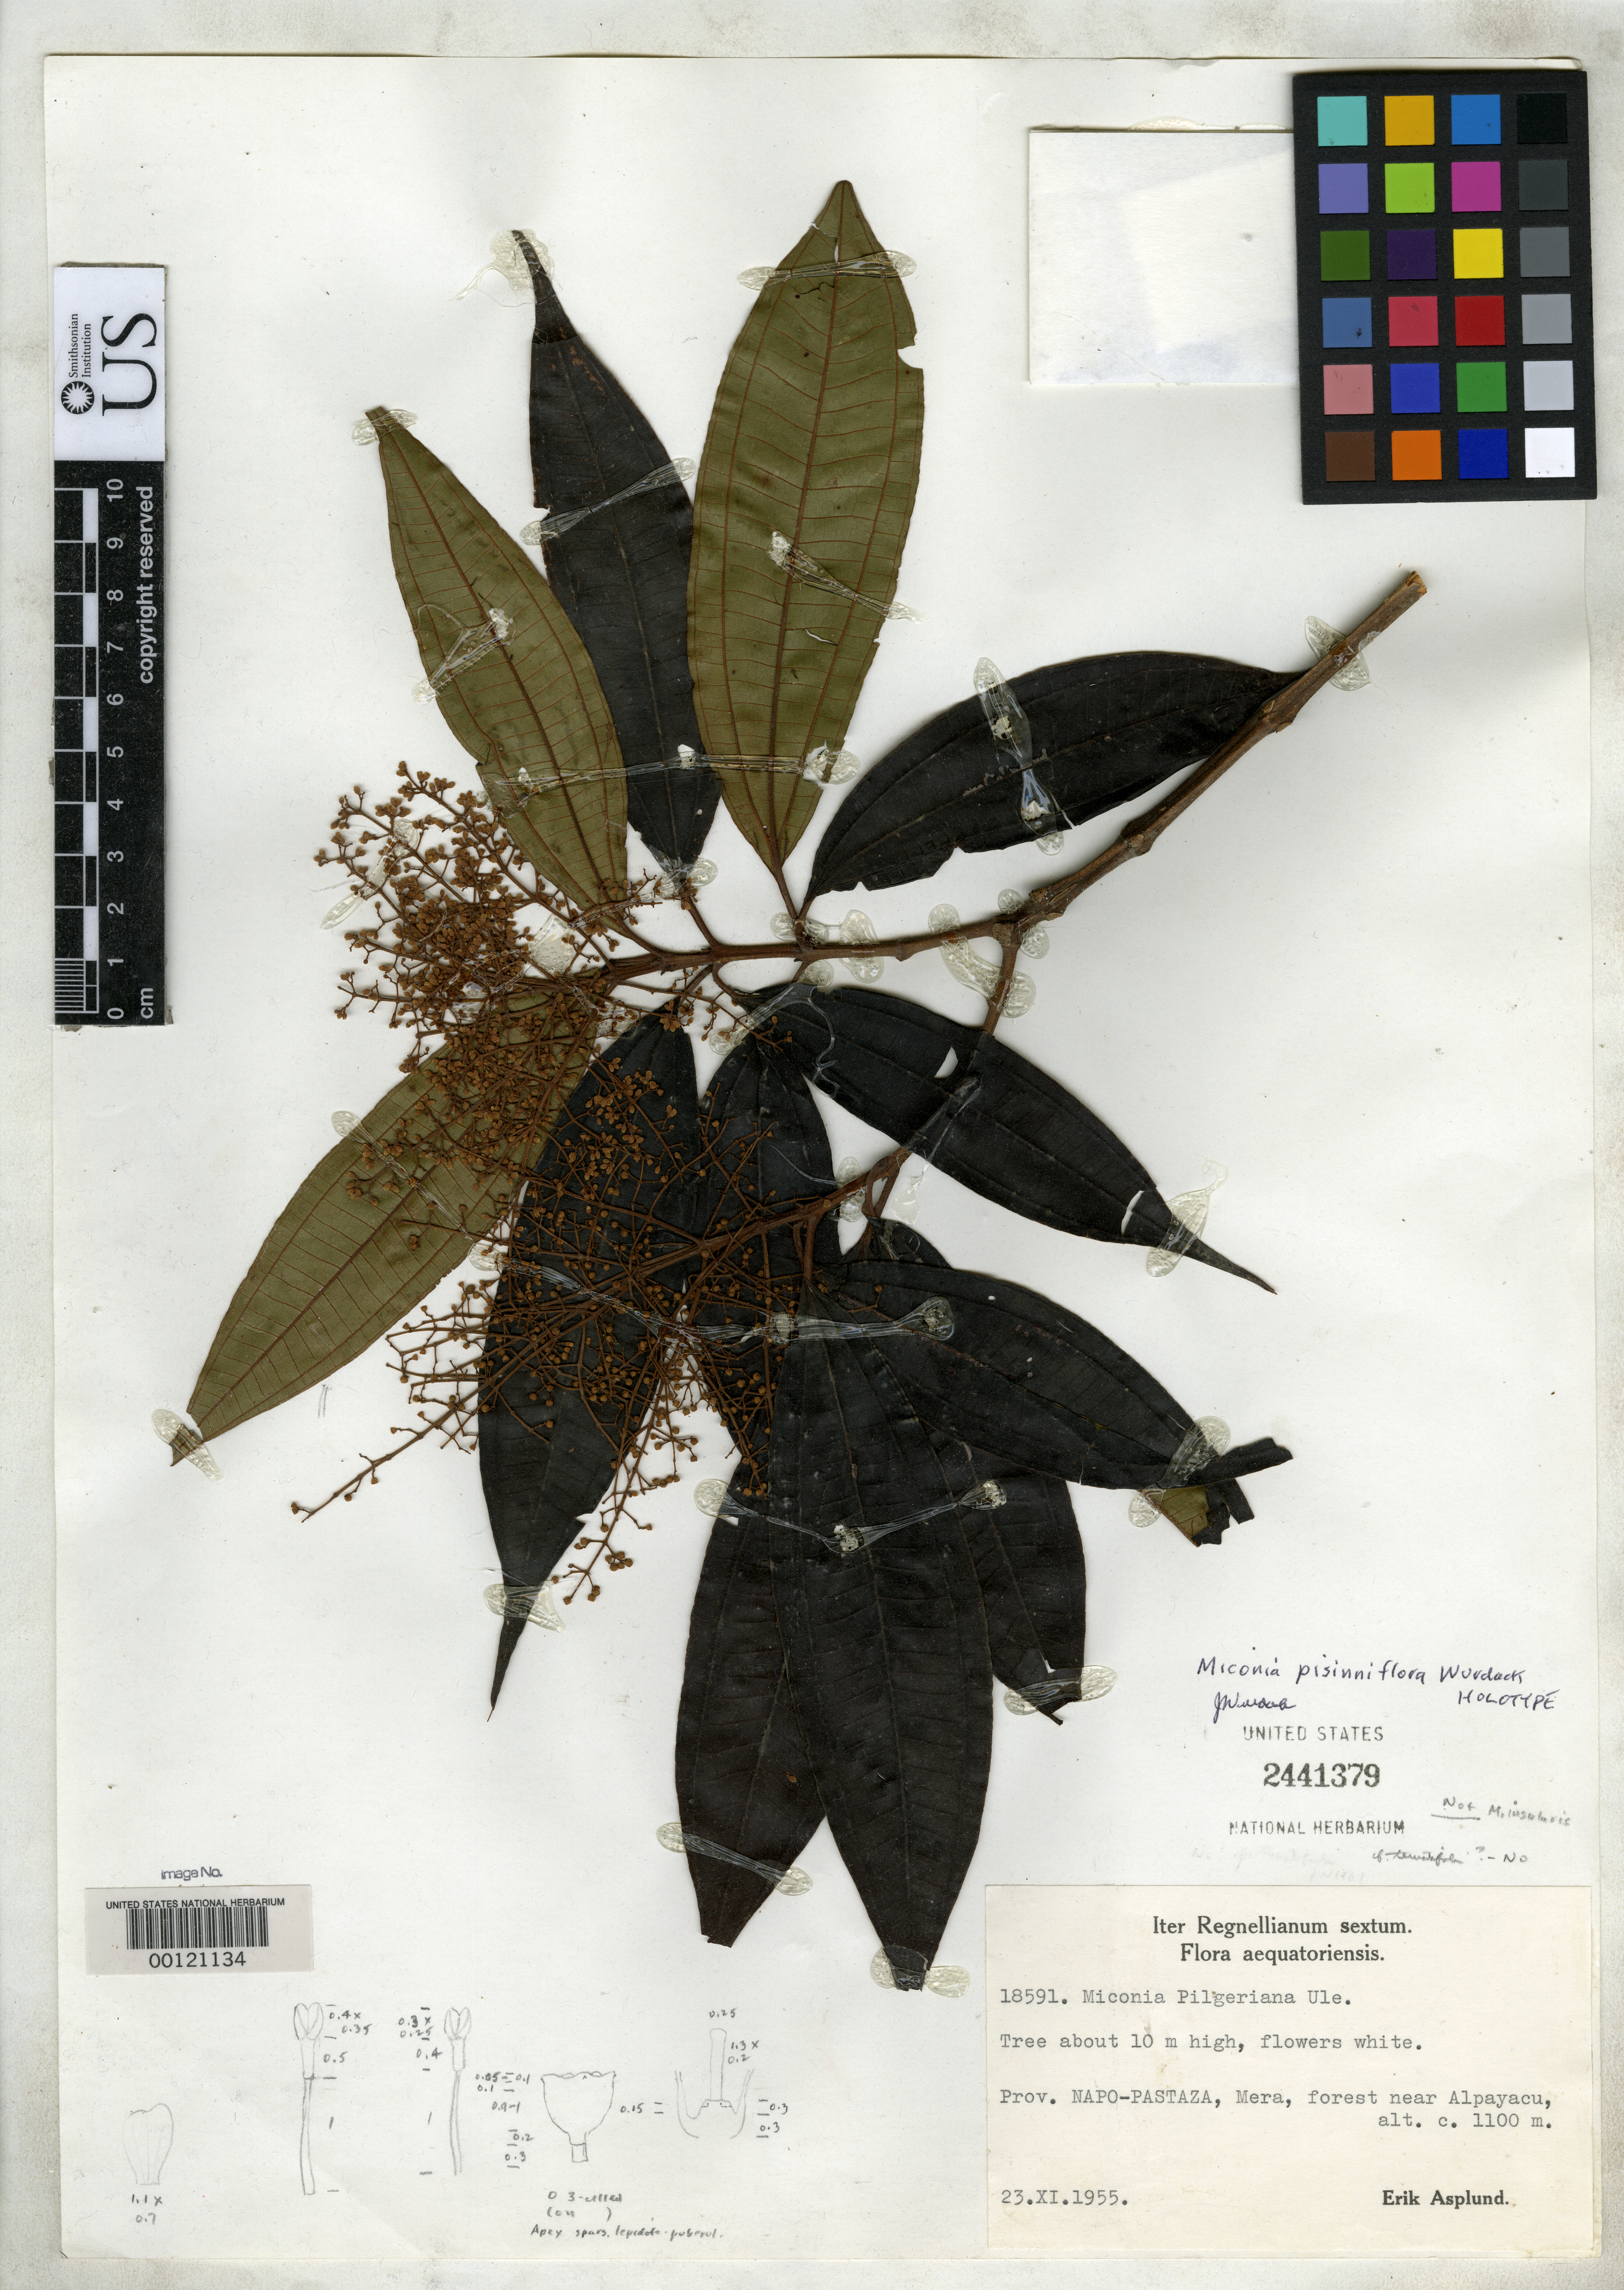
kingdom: Plantae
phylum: Tracheophyta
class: Magnoliopsida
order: Myrtales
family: Melastomataceae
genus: Miconia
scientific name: Miconia pisinniflora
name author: Wurdack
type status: Holotype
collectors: E. Asplund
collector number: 18591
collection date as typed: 23 Nov 1955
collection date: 1955-11-23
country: Ecuador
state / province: Pastaza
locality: Alpayacu.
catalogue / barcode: US 2441379